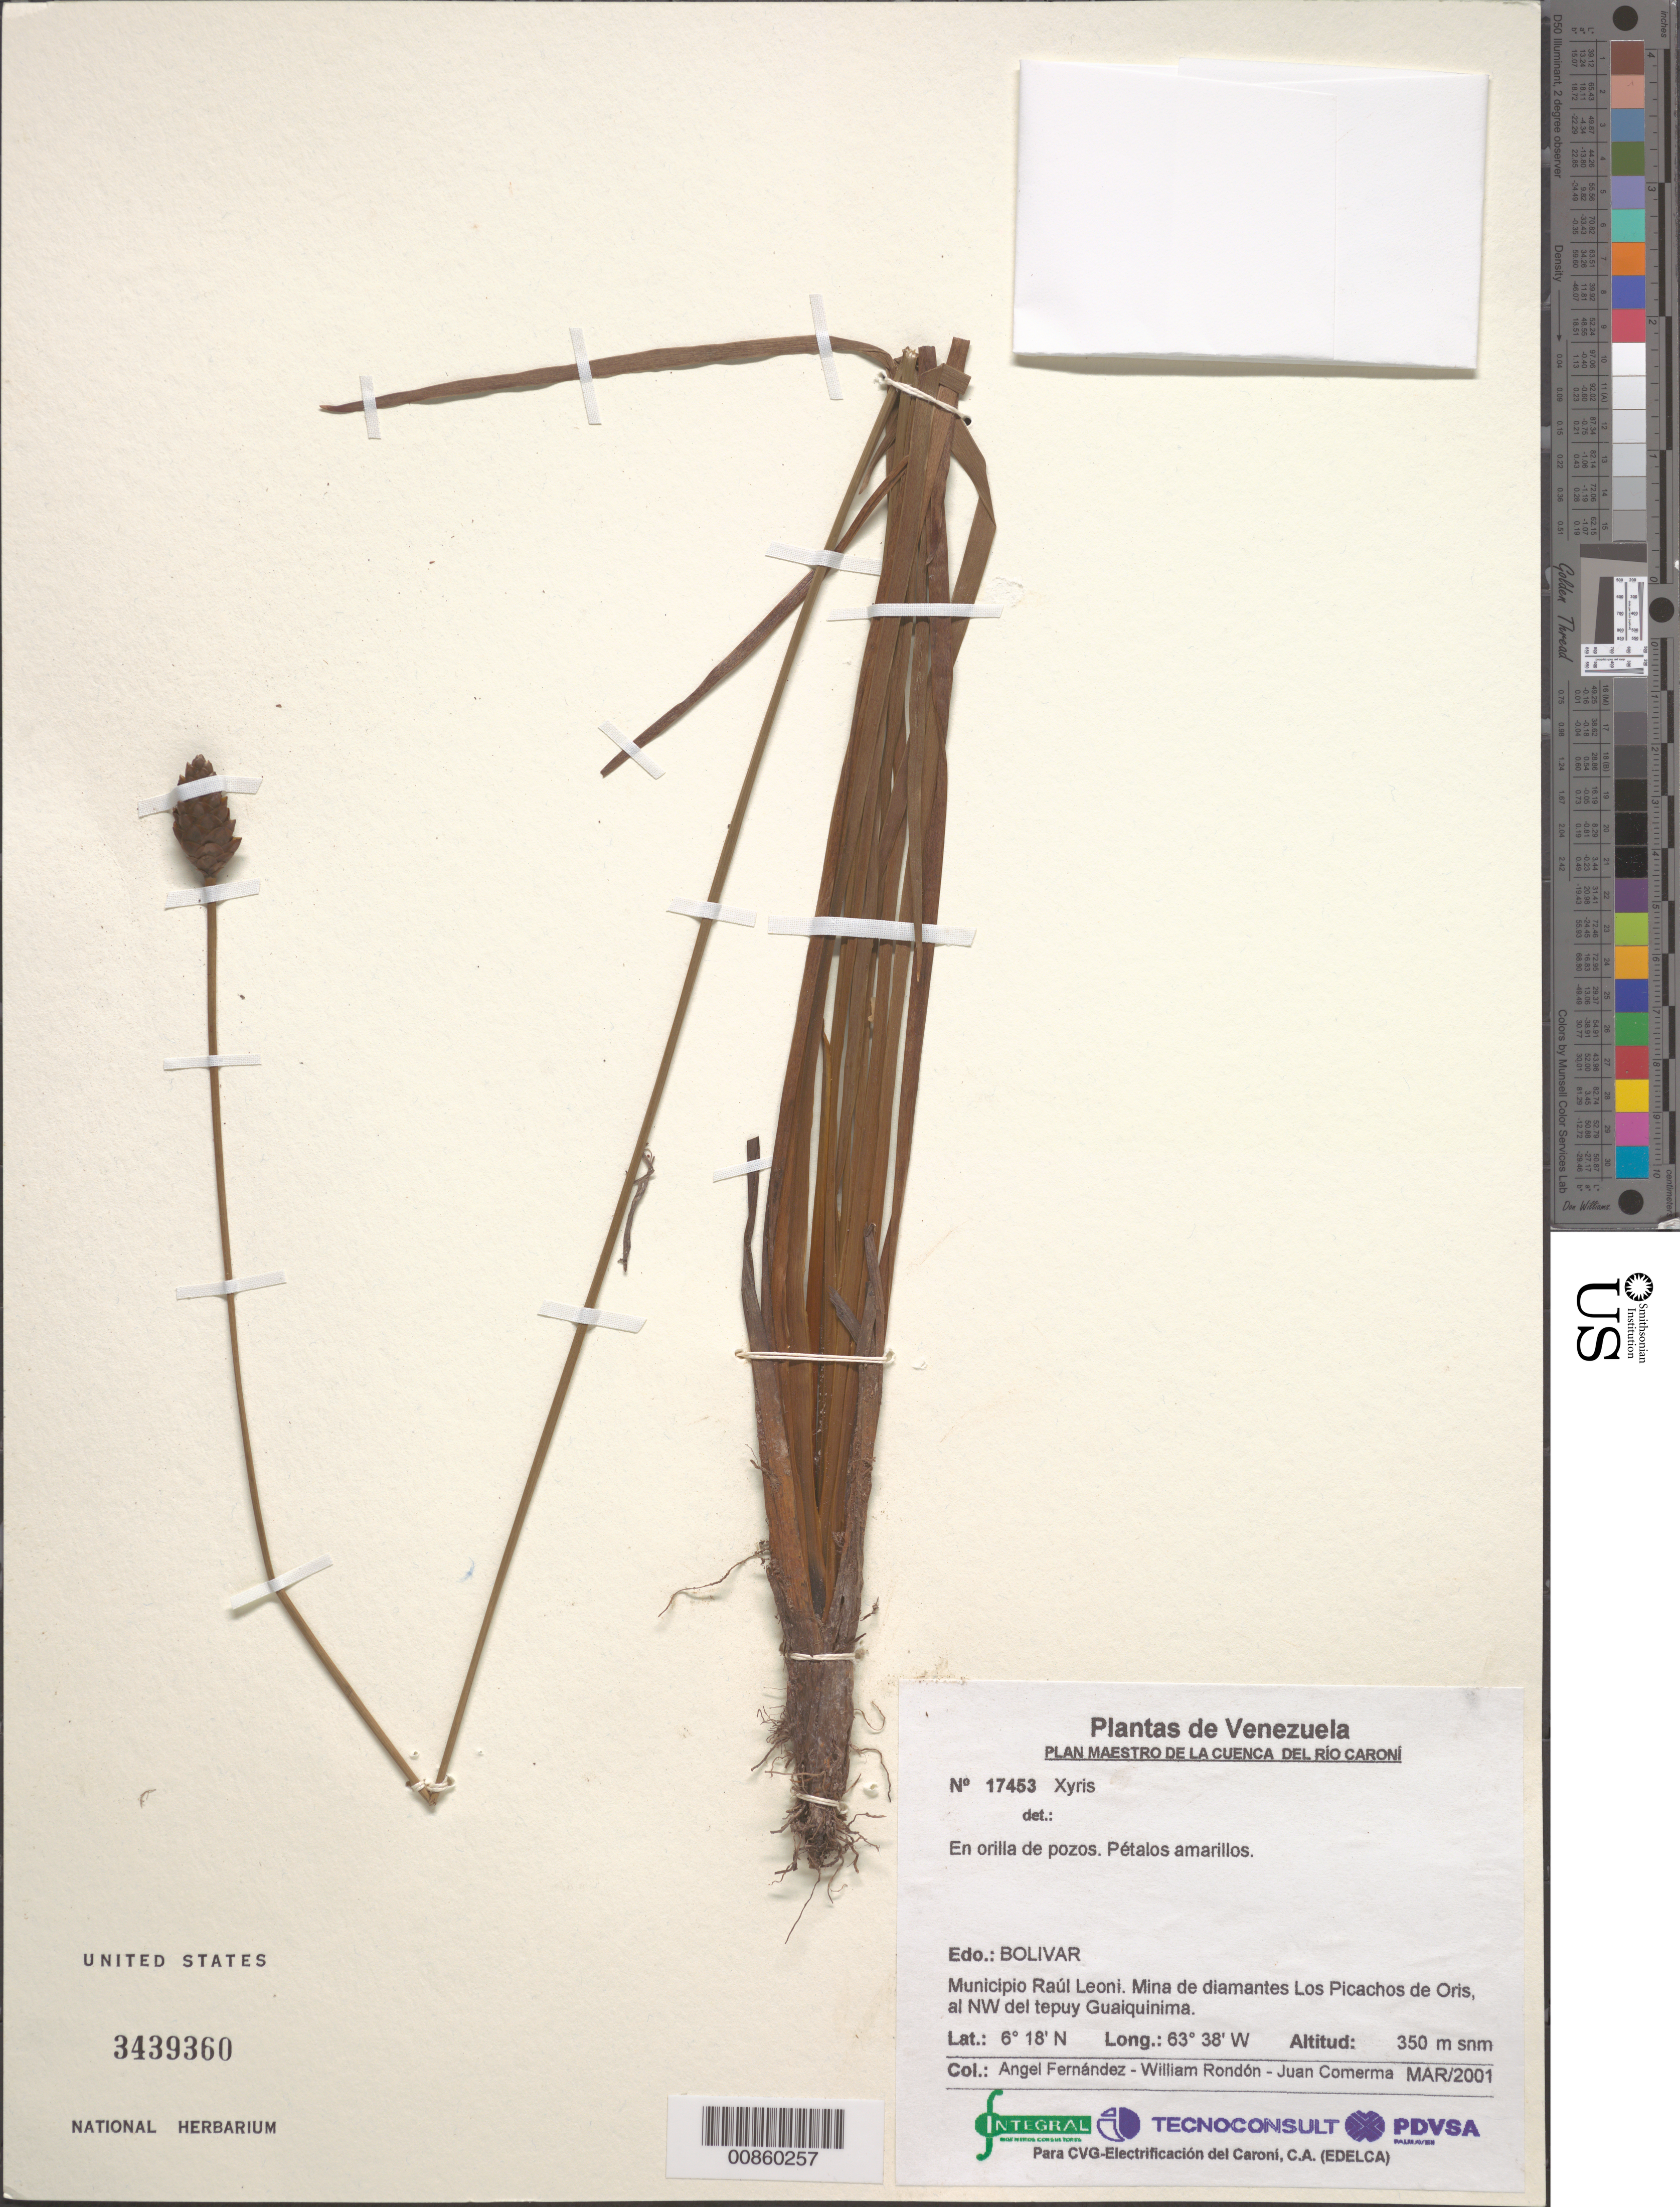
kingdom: Plantae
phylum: Tracheophyta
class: Liliopsida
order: Poales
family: Xyridaceae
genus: Xyris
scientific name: Xyris sp.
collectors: A. Fernández, N. Rondón & J. Comerma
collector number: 17453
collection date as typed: Mar-01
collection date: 2001-03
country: Venezuela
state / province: Bolívar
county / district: Angostura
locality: Mun. Raúl Leoni [=Angostura], Los Picachos de Oris, NE del tepuy Guaiquinima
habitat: Orilla de pozos.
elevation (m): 350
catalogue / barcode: US 3439360